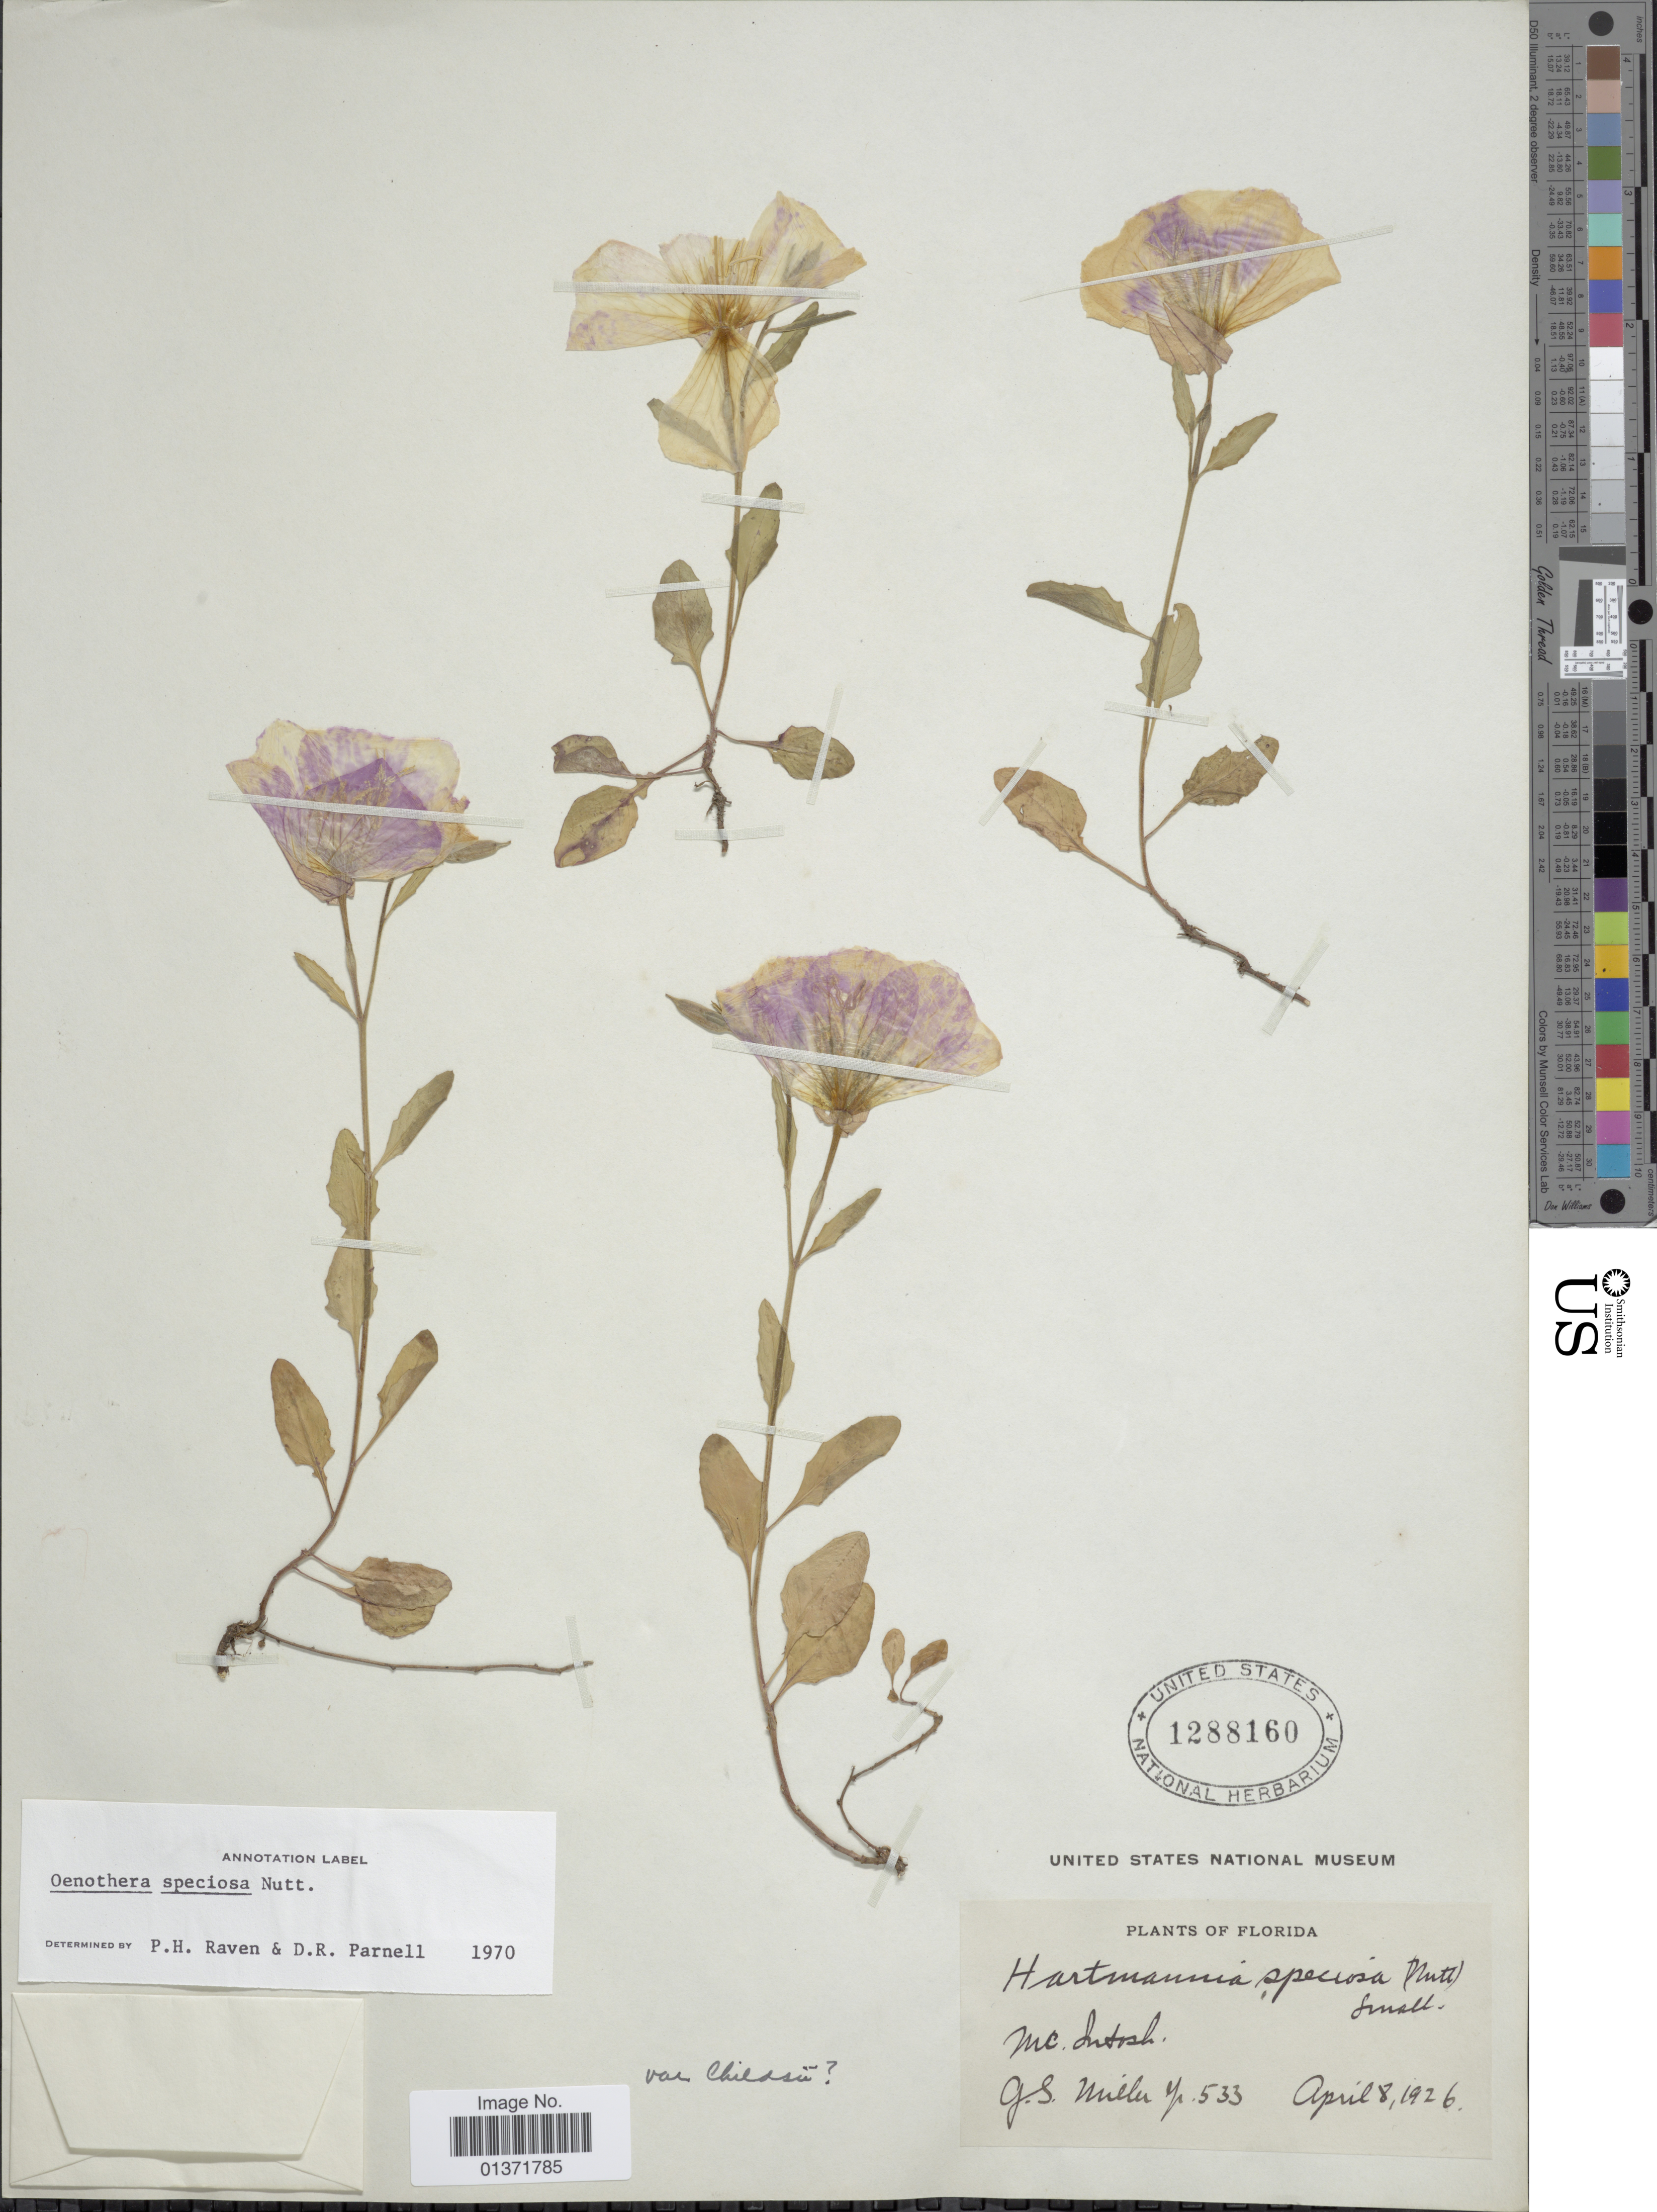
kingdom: Plantae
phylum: Tracheophyta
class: Magnoliopsida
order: Myrtales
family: Onagraceae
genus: Oenothera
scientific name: Oenothera speciosa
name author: Nutt.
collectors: G. S. Miller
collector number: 533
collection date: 1926-04-08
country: United States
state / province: Florida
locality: Florida, Mc. Intosh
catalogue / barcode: US 1288160